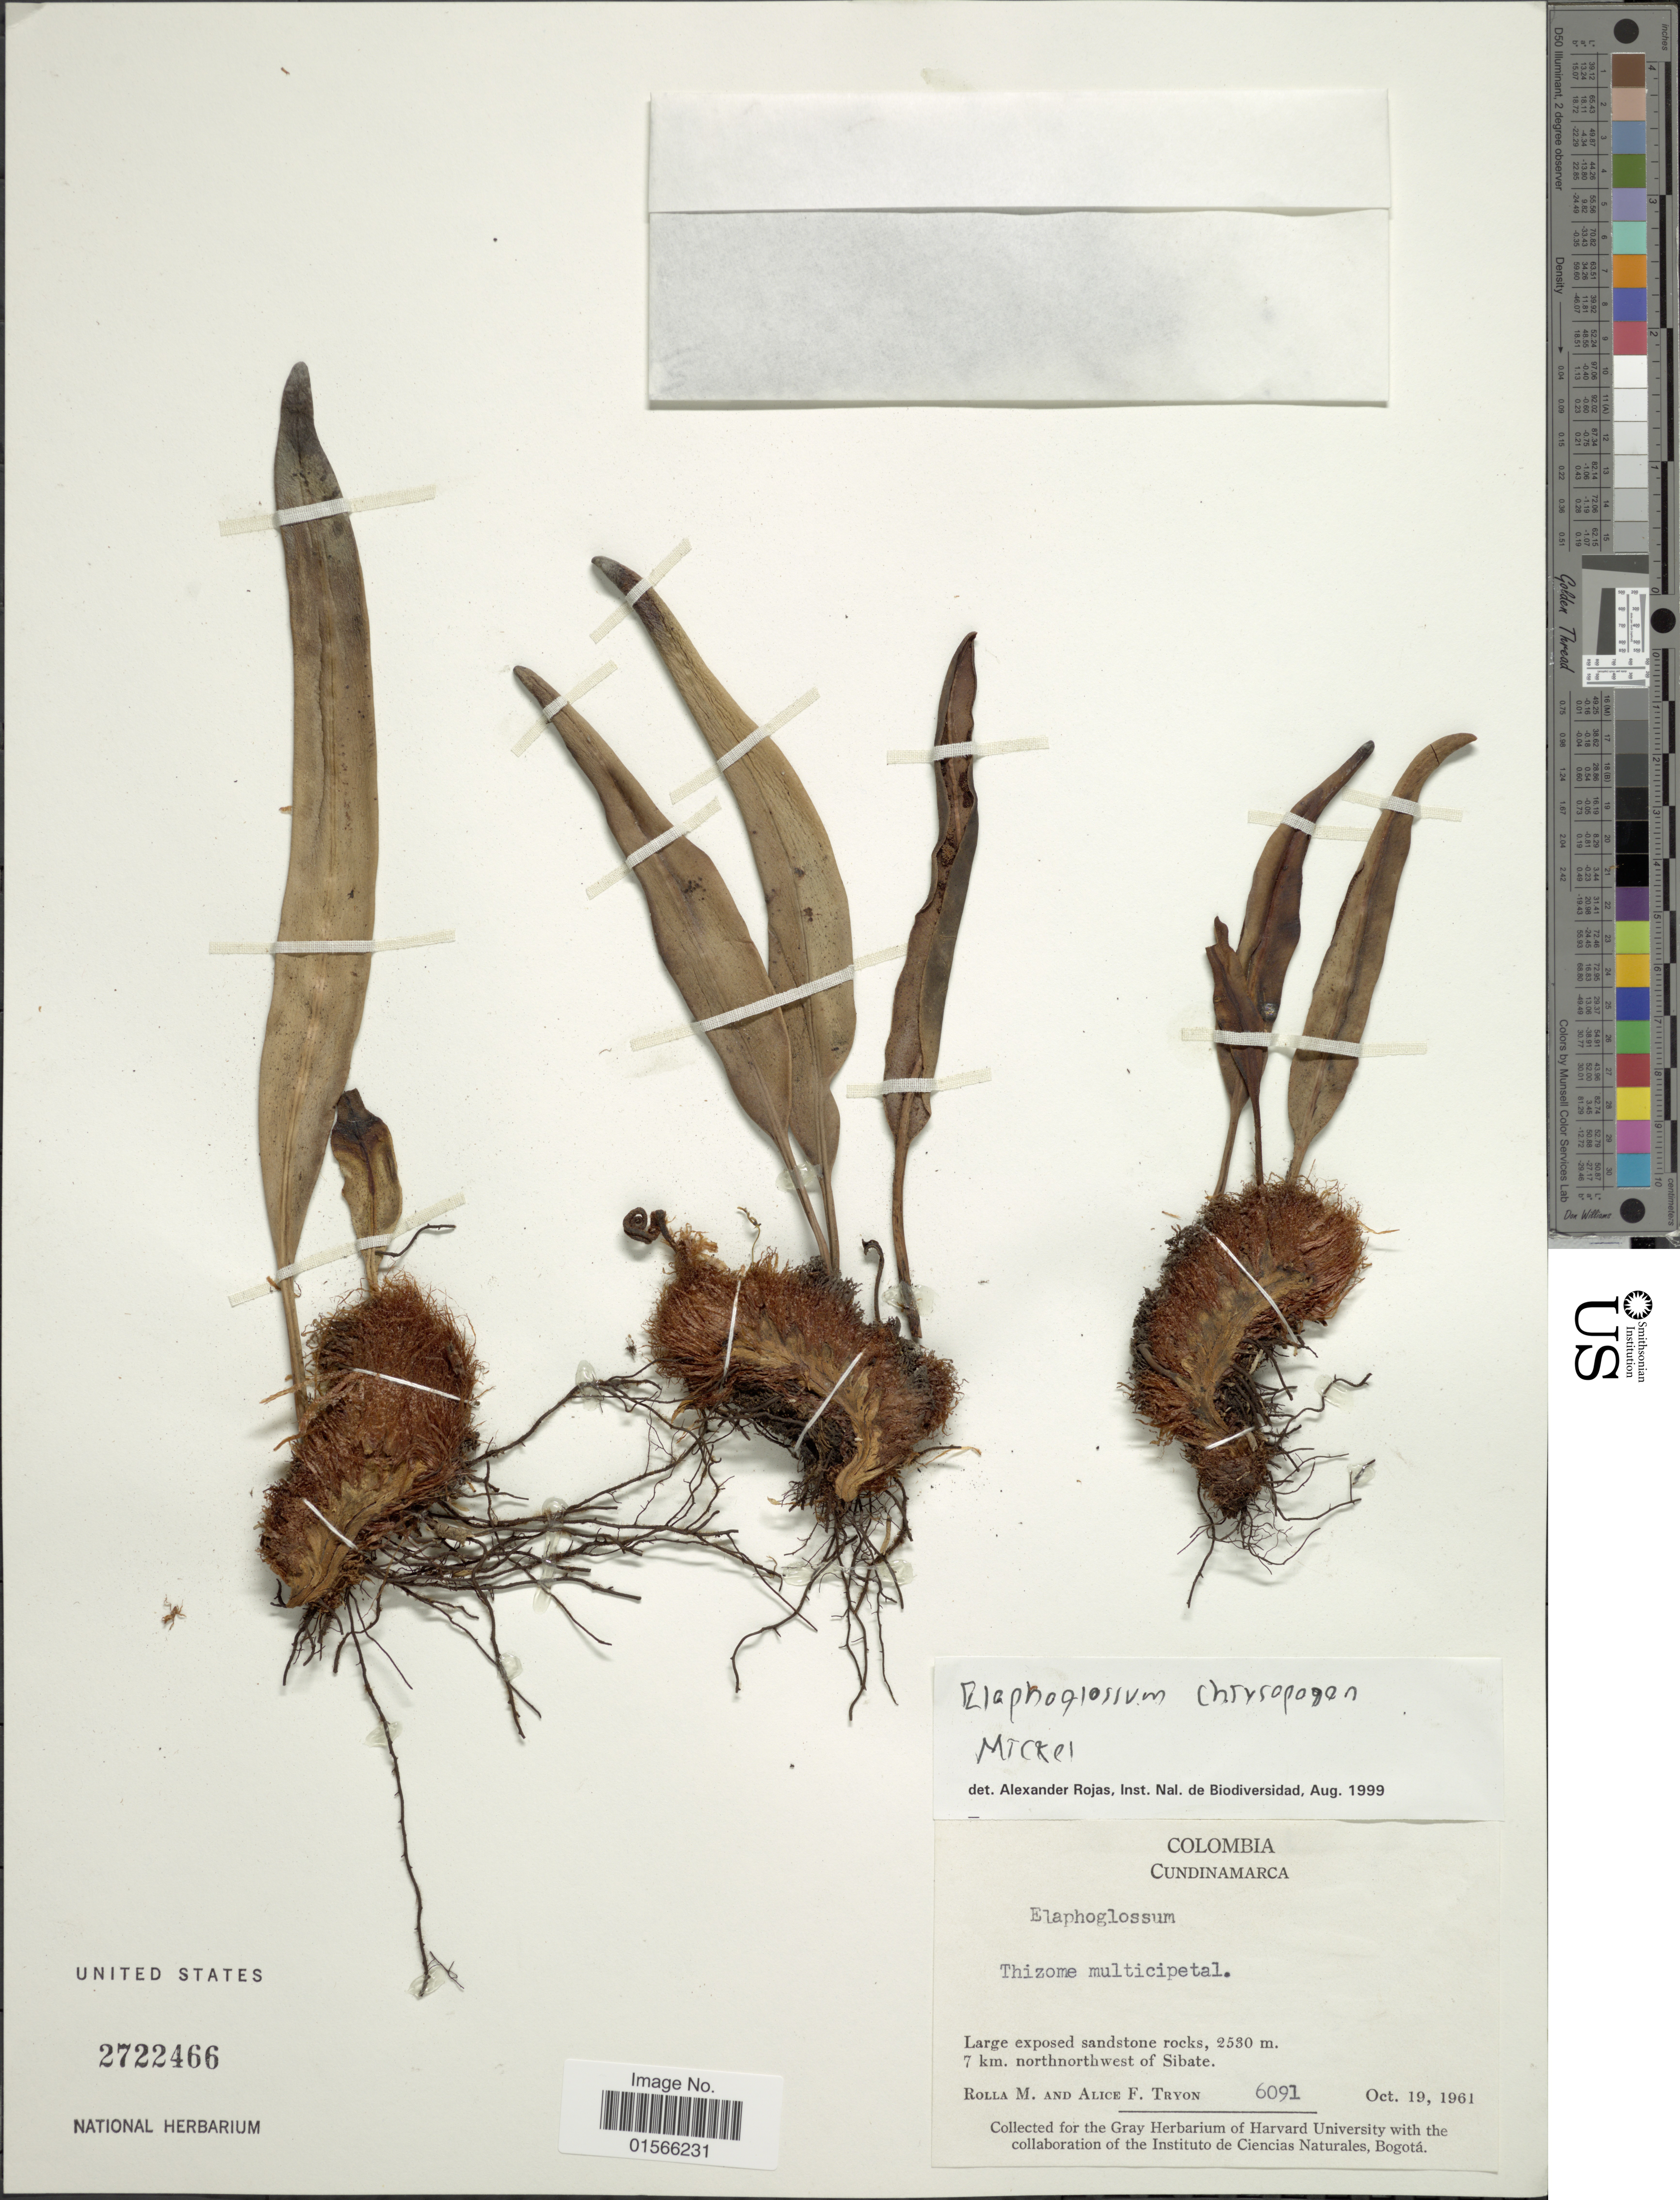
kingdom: Plantae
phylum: Tracheophyta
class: Polypodiopsida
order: Polypodiales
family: Dryopteridaceae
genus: Elaphoglossum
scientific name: Elaphoglossum chrysopogon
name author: Mickel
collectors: R. M. Tryon & A. F. Tryon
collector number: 6091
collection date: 1961-10-19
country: Colombia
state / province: Cundinamarca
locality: Large exposed sandstone rocks, 7 km. northnorthwest of Sibate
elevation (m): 2530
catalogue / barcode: US 2722466